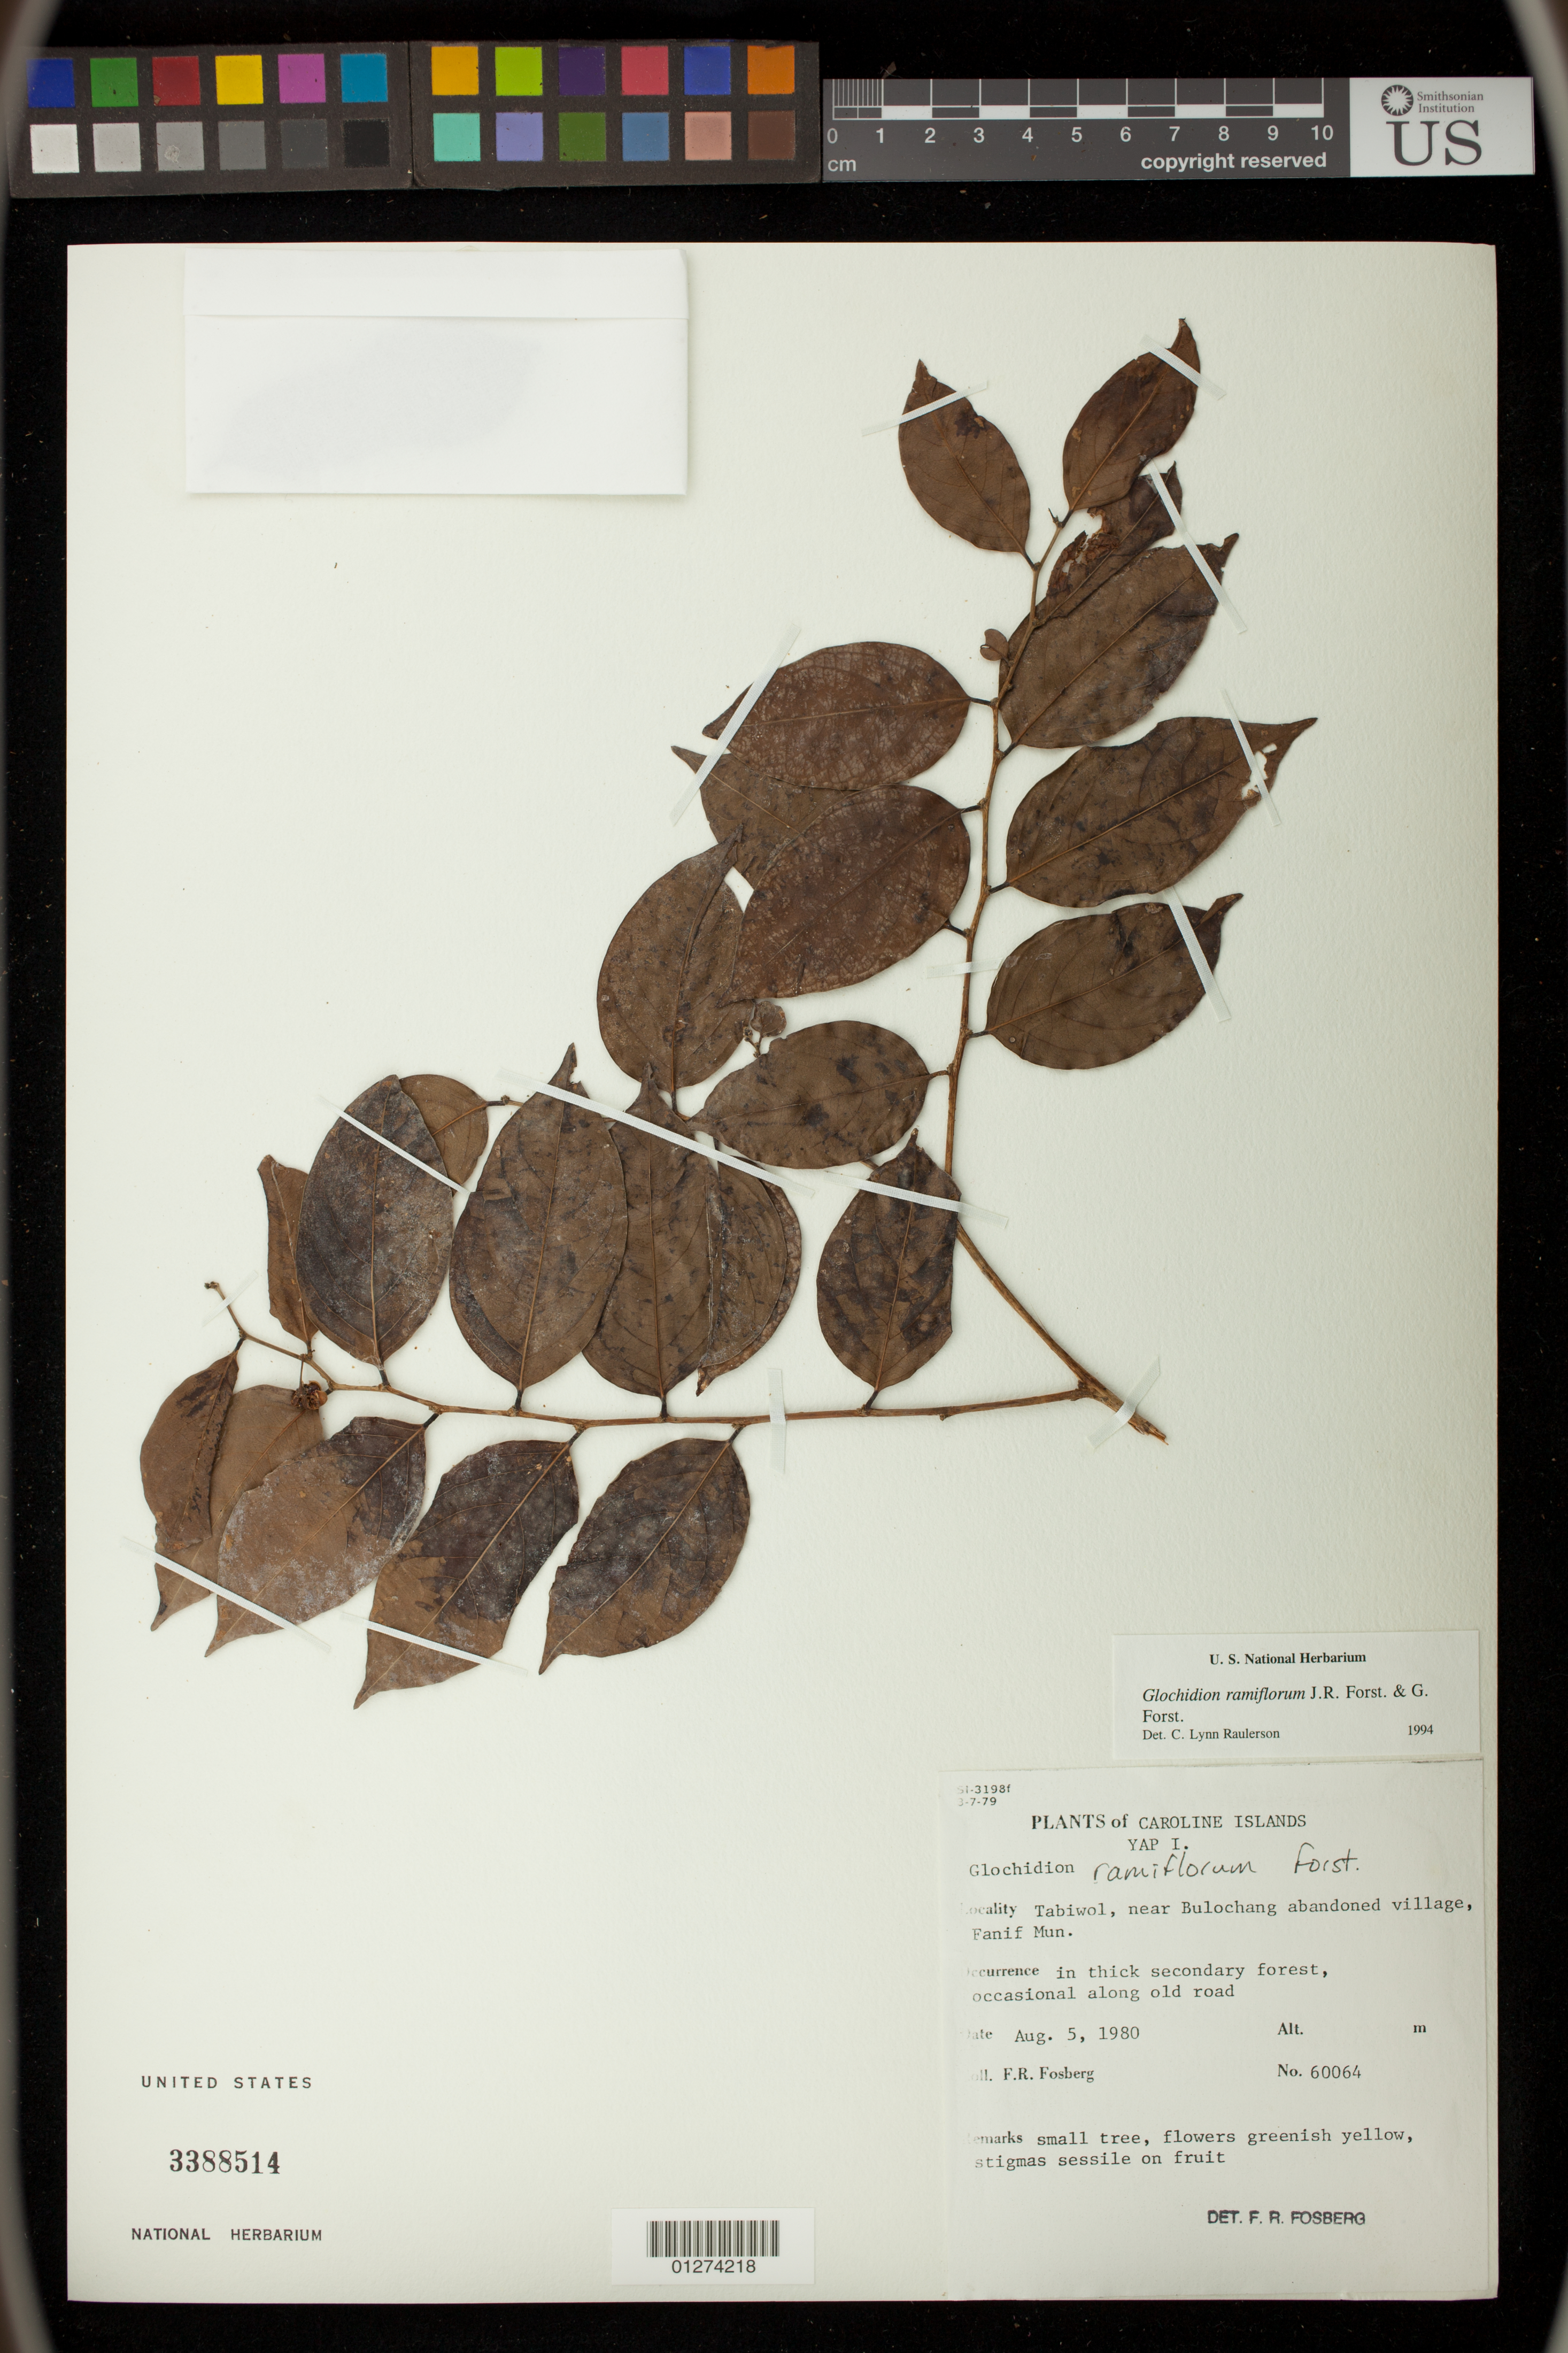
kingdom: Plantae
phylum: Tracheophyta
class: Magnoliopsida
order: Malpighiales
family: Phyllanthaceae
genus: Glochidion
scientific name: Glochidion ramiflorum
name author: J.R. Forst. & G. Forst.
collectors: F. R. Fosberg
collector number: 60064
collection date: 1980-08-05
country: Micronesia, Federated States of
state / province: Yap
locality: Caroline Islands. Tabiwol, near Bulochang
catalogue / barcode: US 3388514